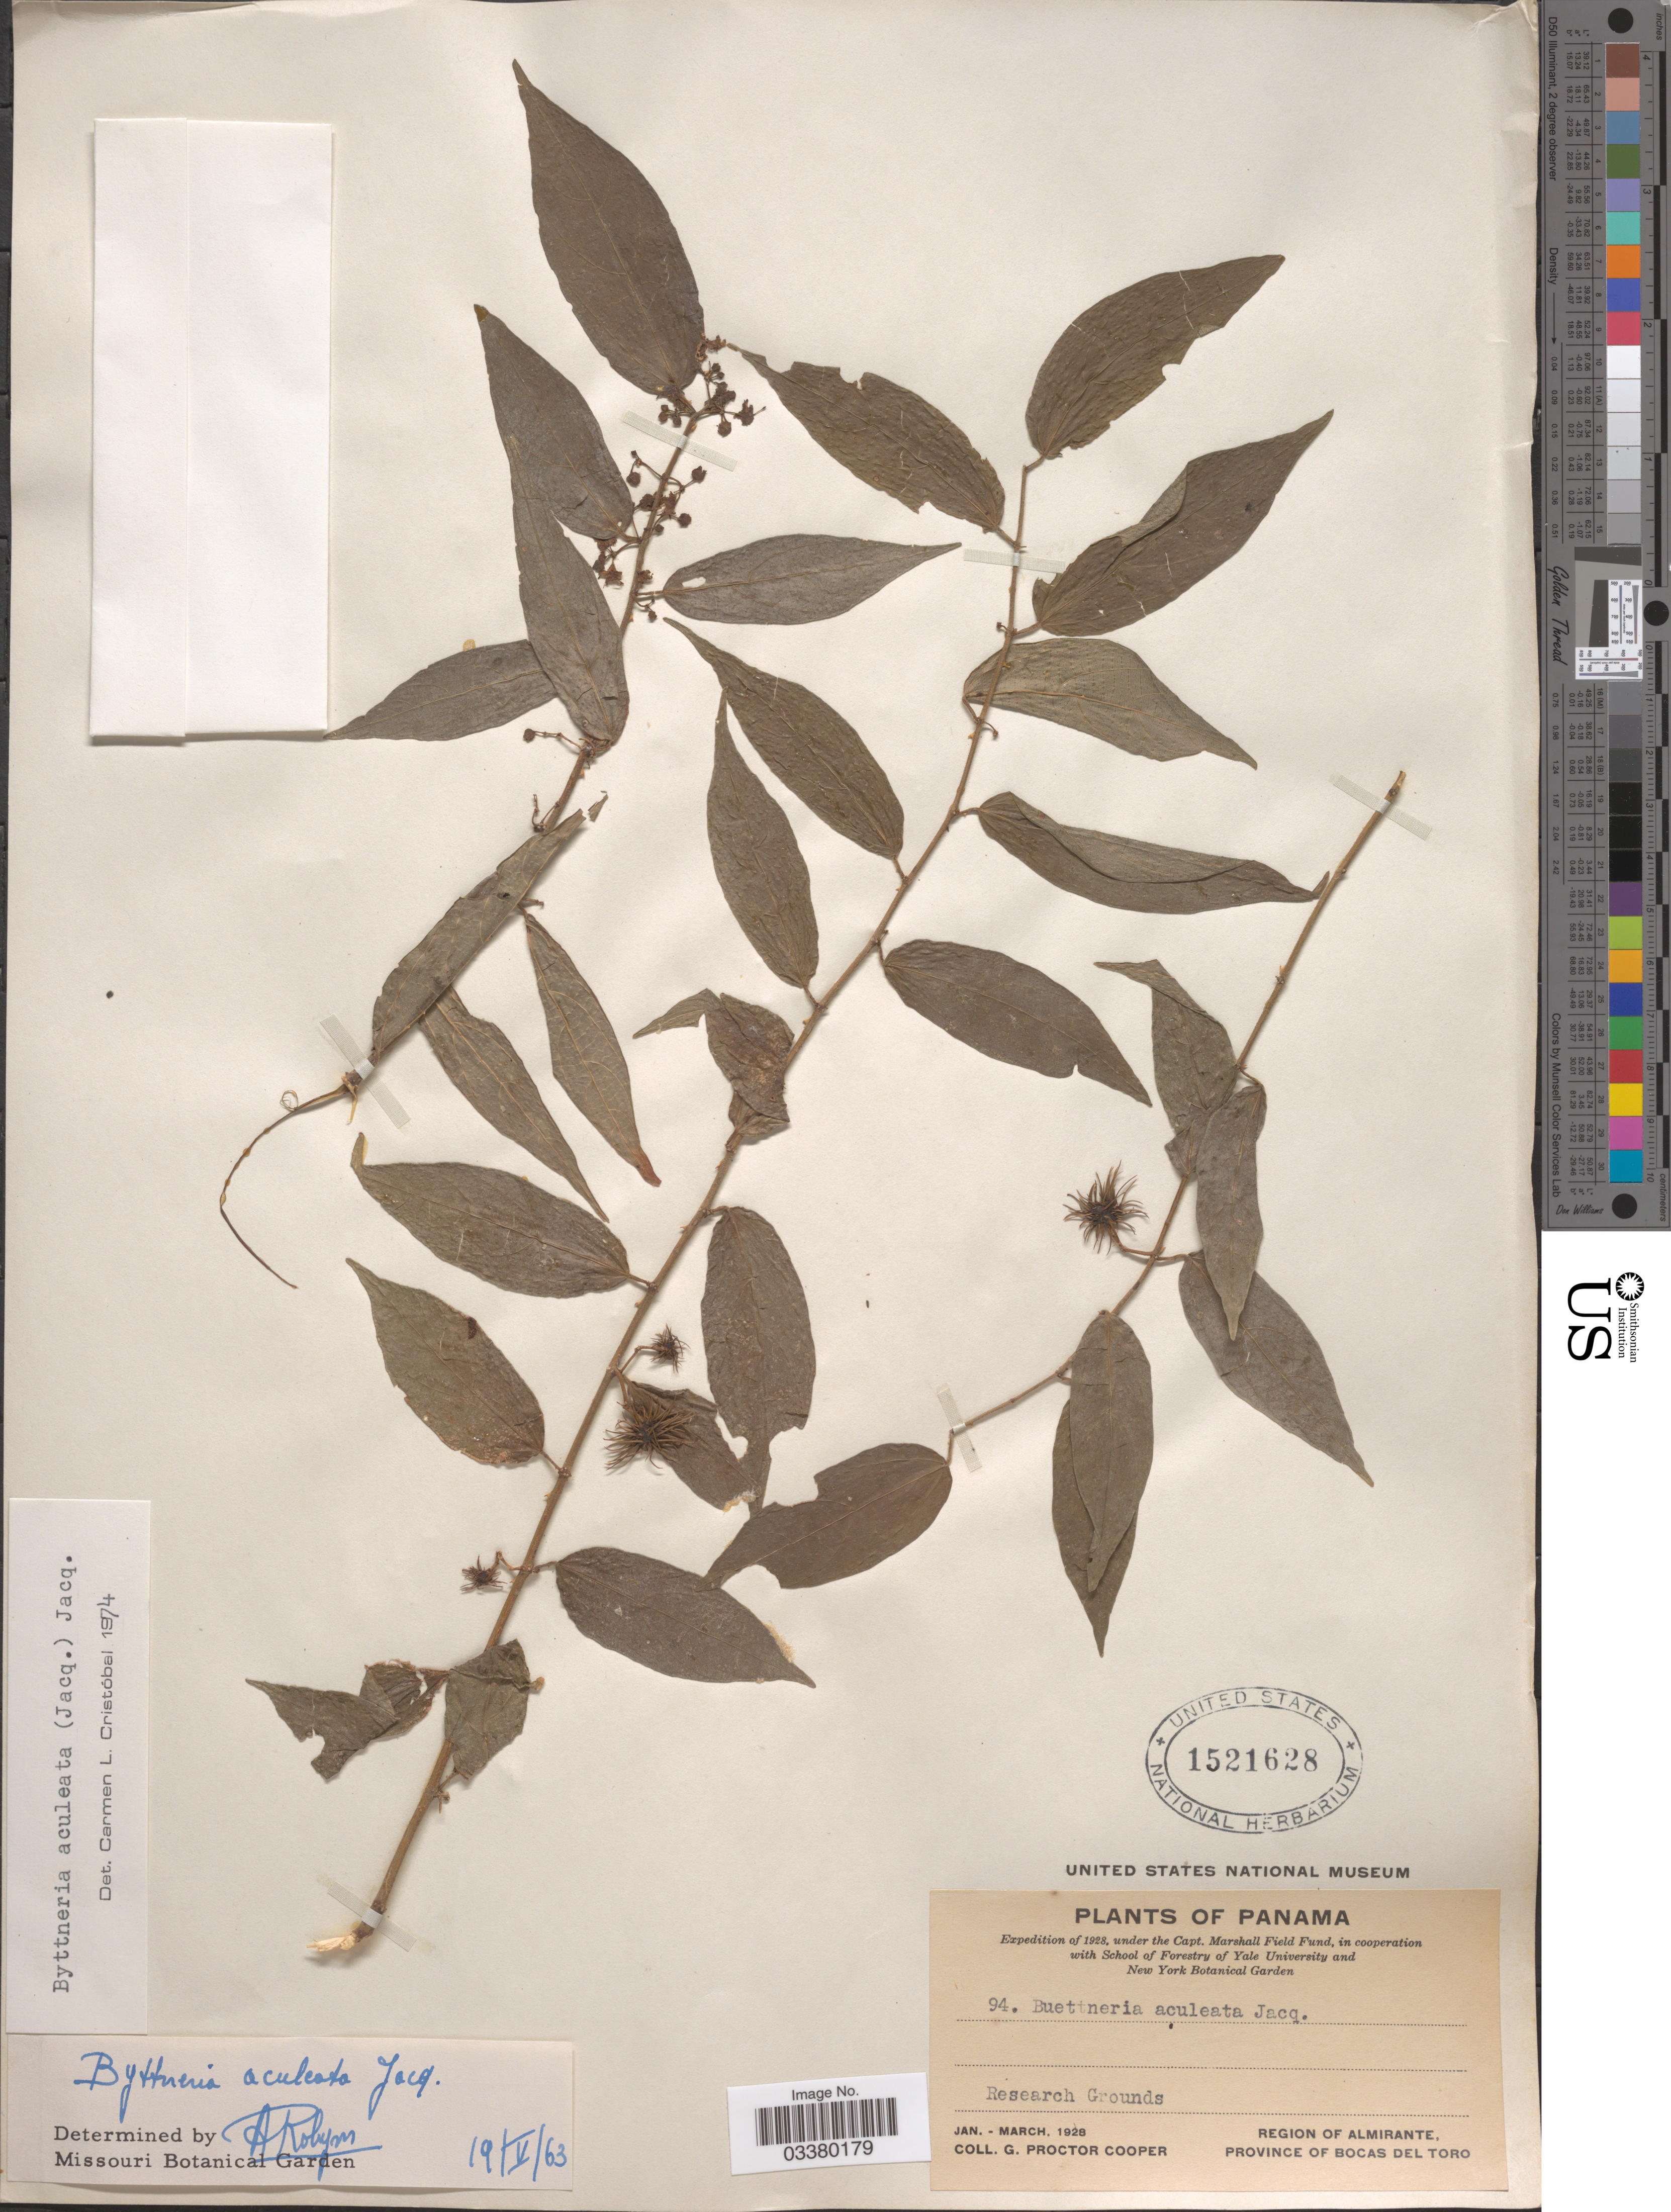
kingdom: Plantae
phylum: Tracheophyta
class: Magnoliopsida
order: Malvales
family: Malvaceae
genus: Byttneria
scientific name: Byttneria aculeata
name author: (Jacq.) Jacq.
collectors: G. Cooper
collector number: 94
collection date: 1928-01/1928-03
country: Panama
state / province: Bocas del Toro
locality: Region of Almirante.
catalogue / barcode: US 1521628